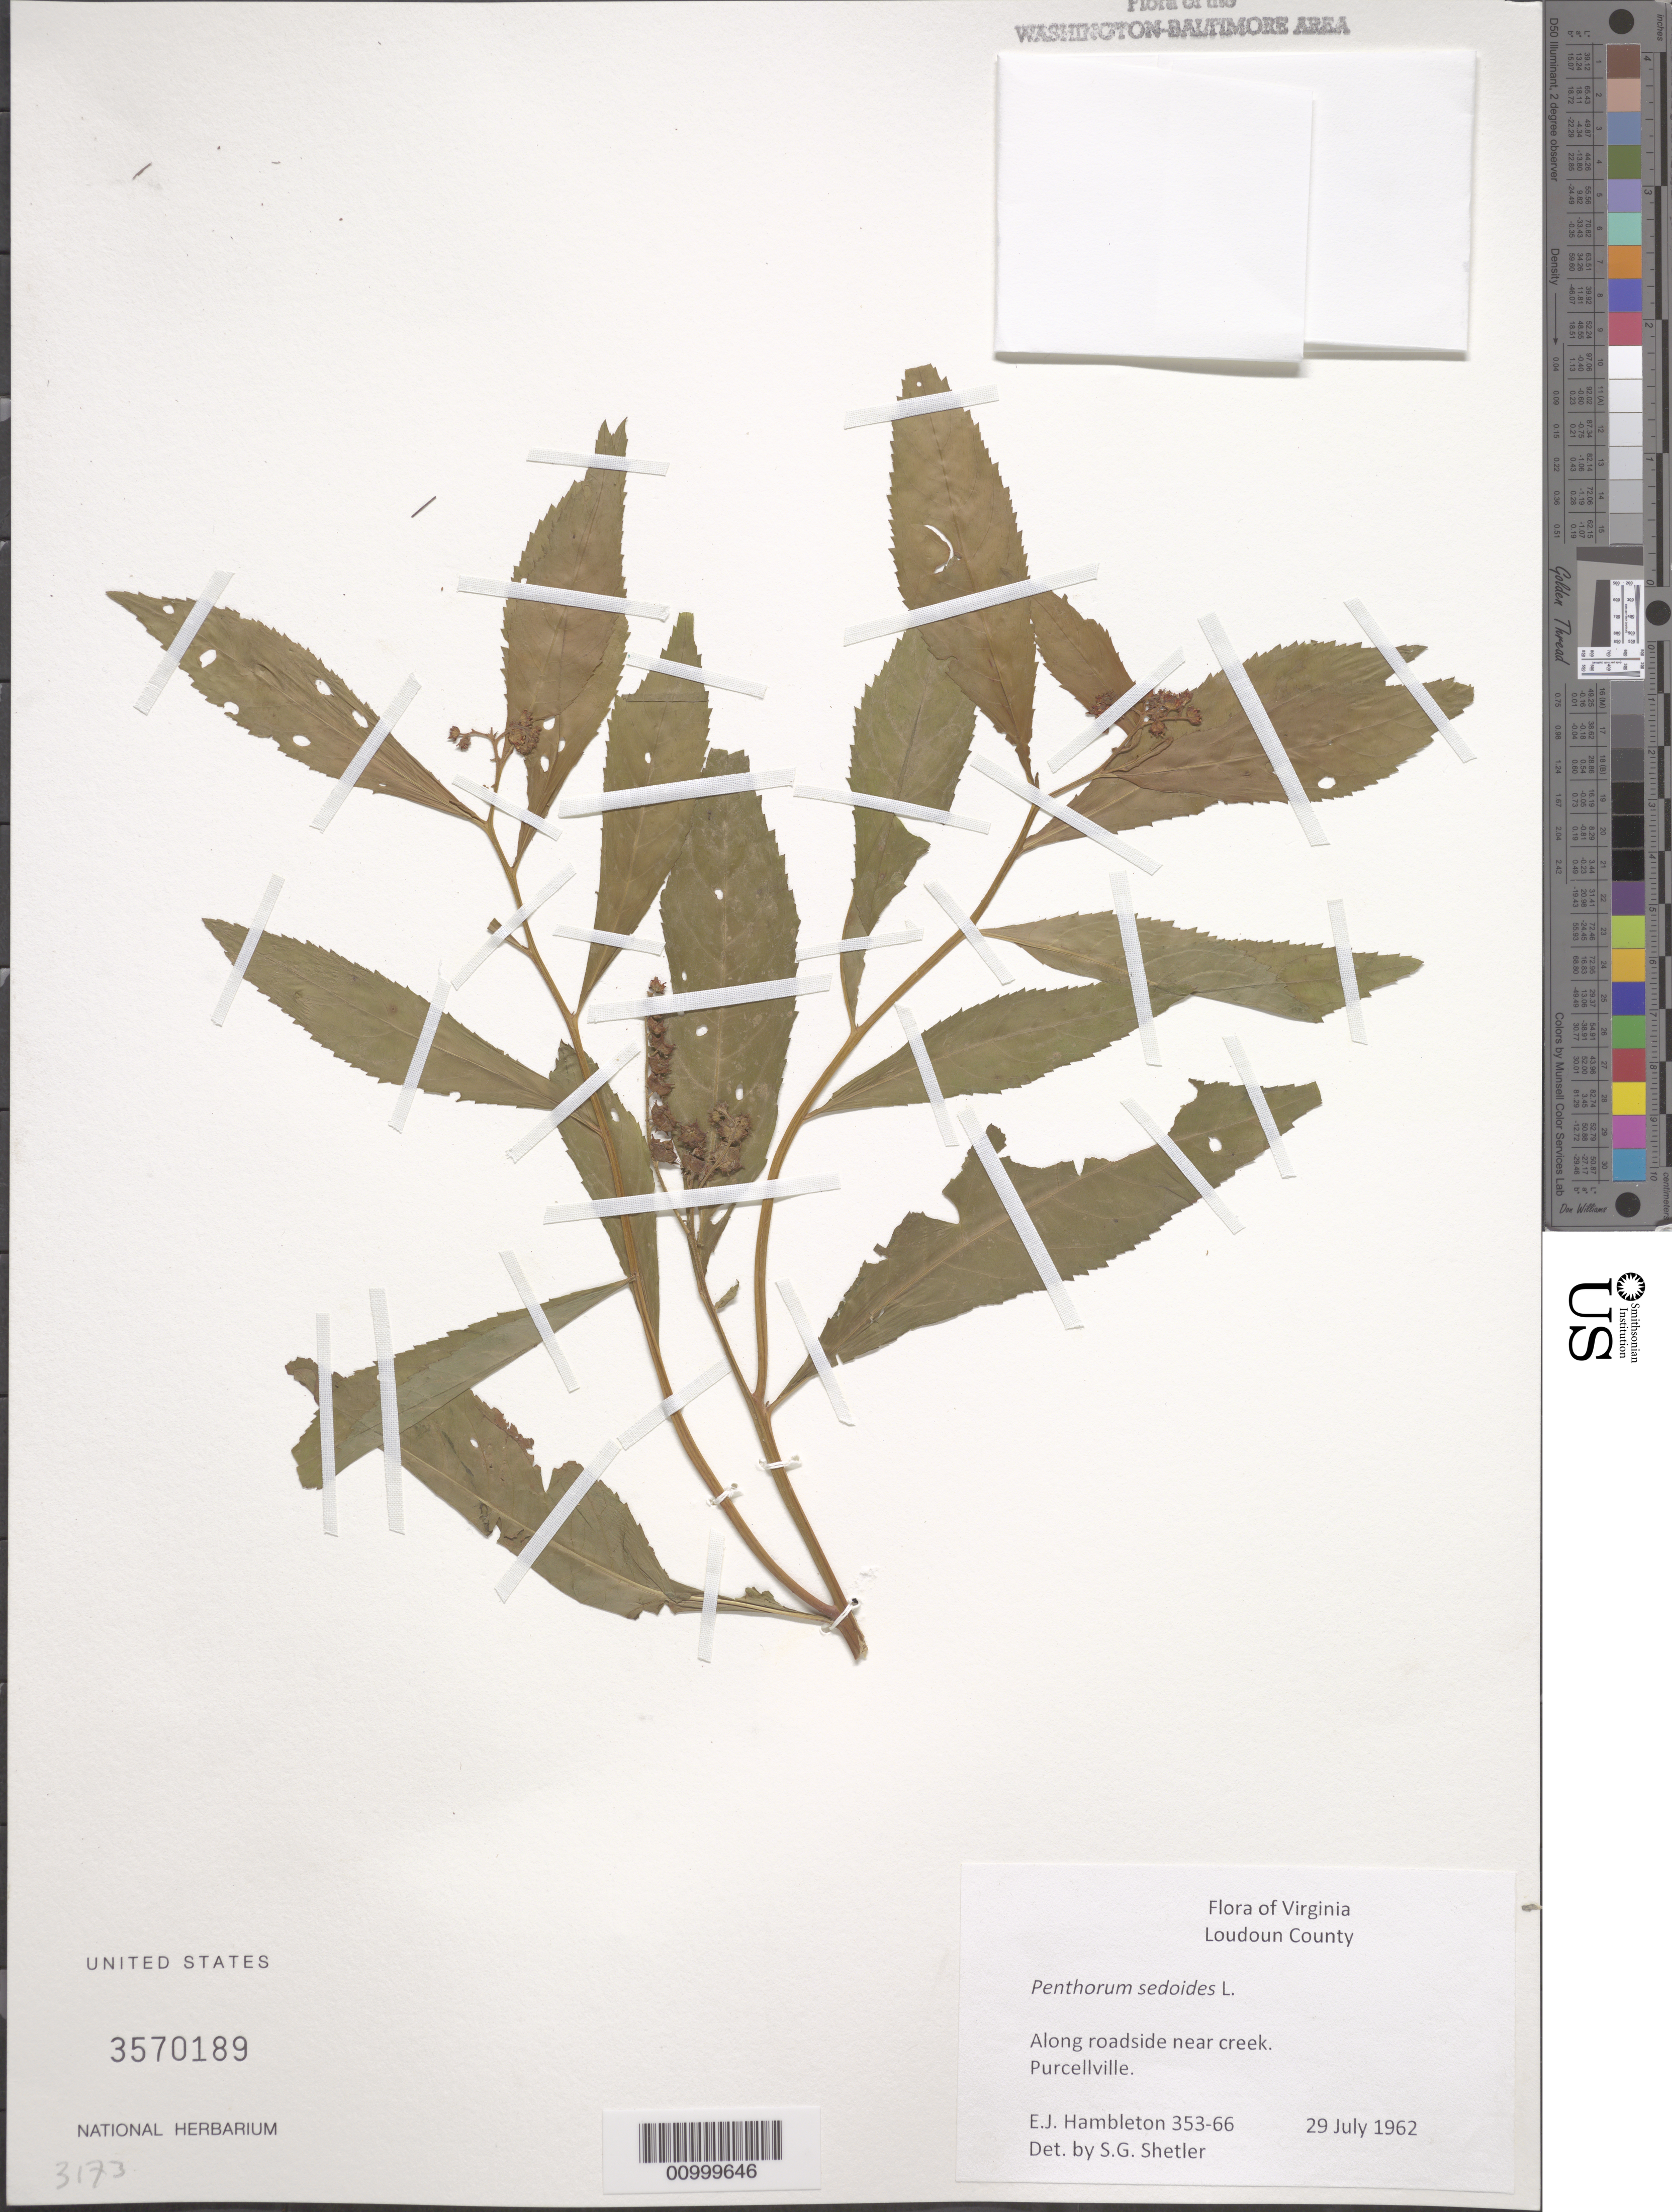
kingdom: Plantae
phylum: Tracheophyta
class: Magnoliopsida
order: Saxifragales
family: Penthoraceae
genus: Penthorum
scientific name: Penthorum sedoides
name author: L.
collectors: E. Hambleton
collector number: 353-66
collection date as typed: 29 Jul 1962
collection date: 1962-07-29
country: United States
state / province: Virginia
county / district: Loudoun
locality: Purcellville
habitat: Along roadside near creek.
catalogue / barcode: US 3570189